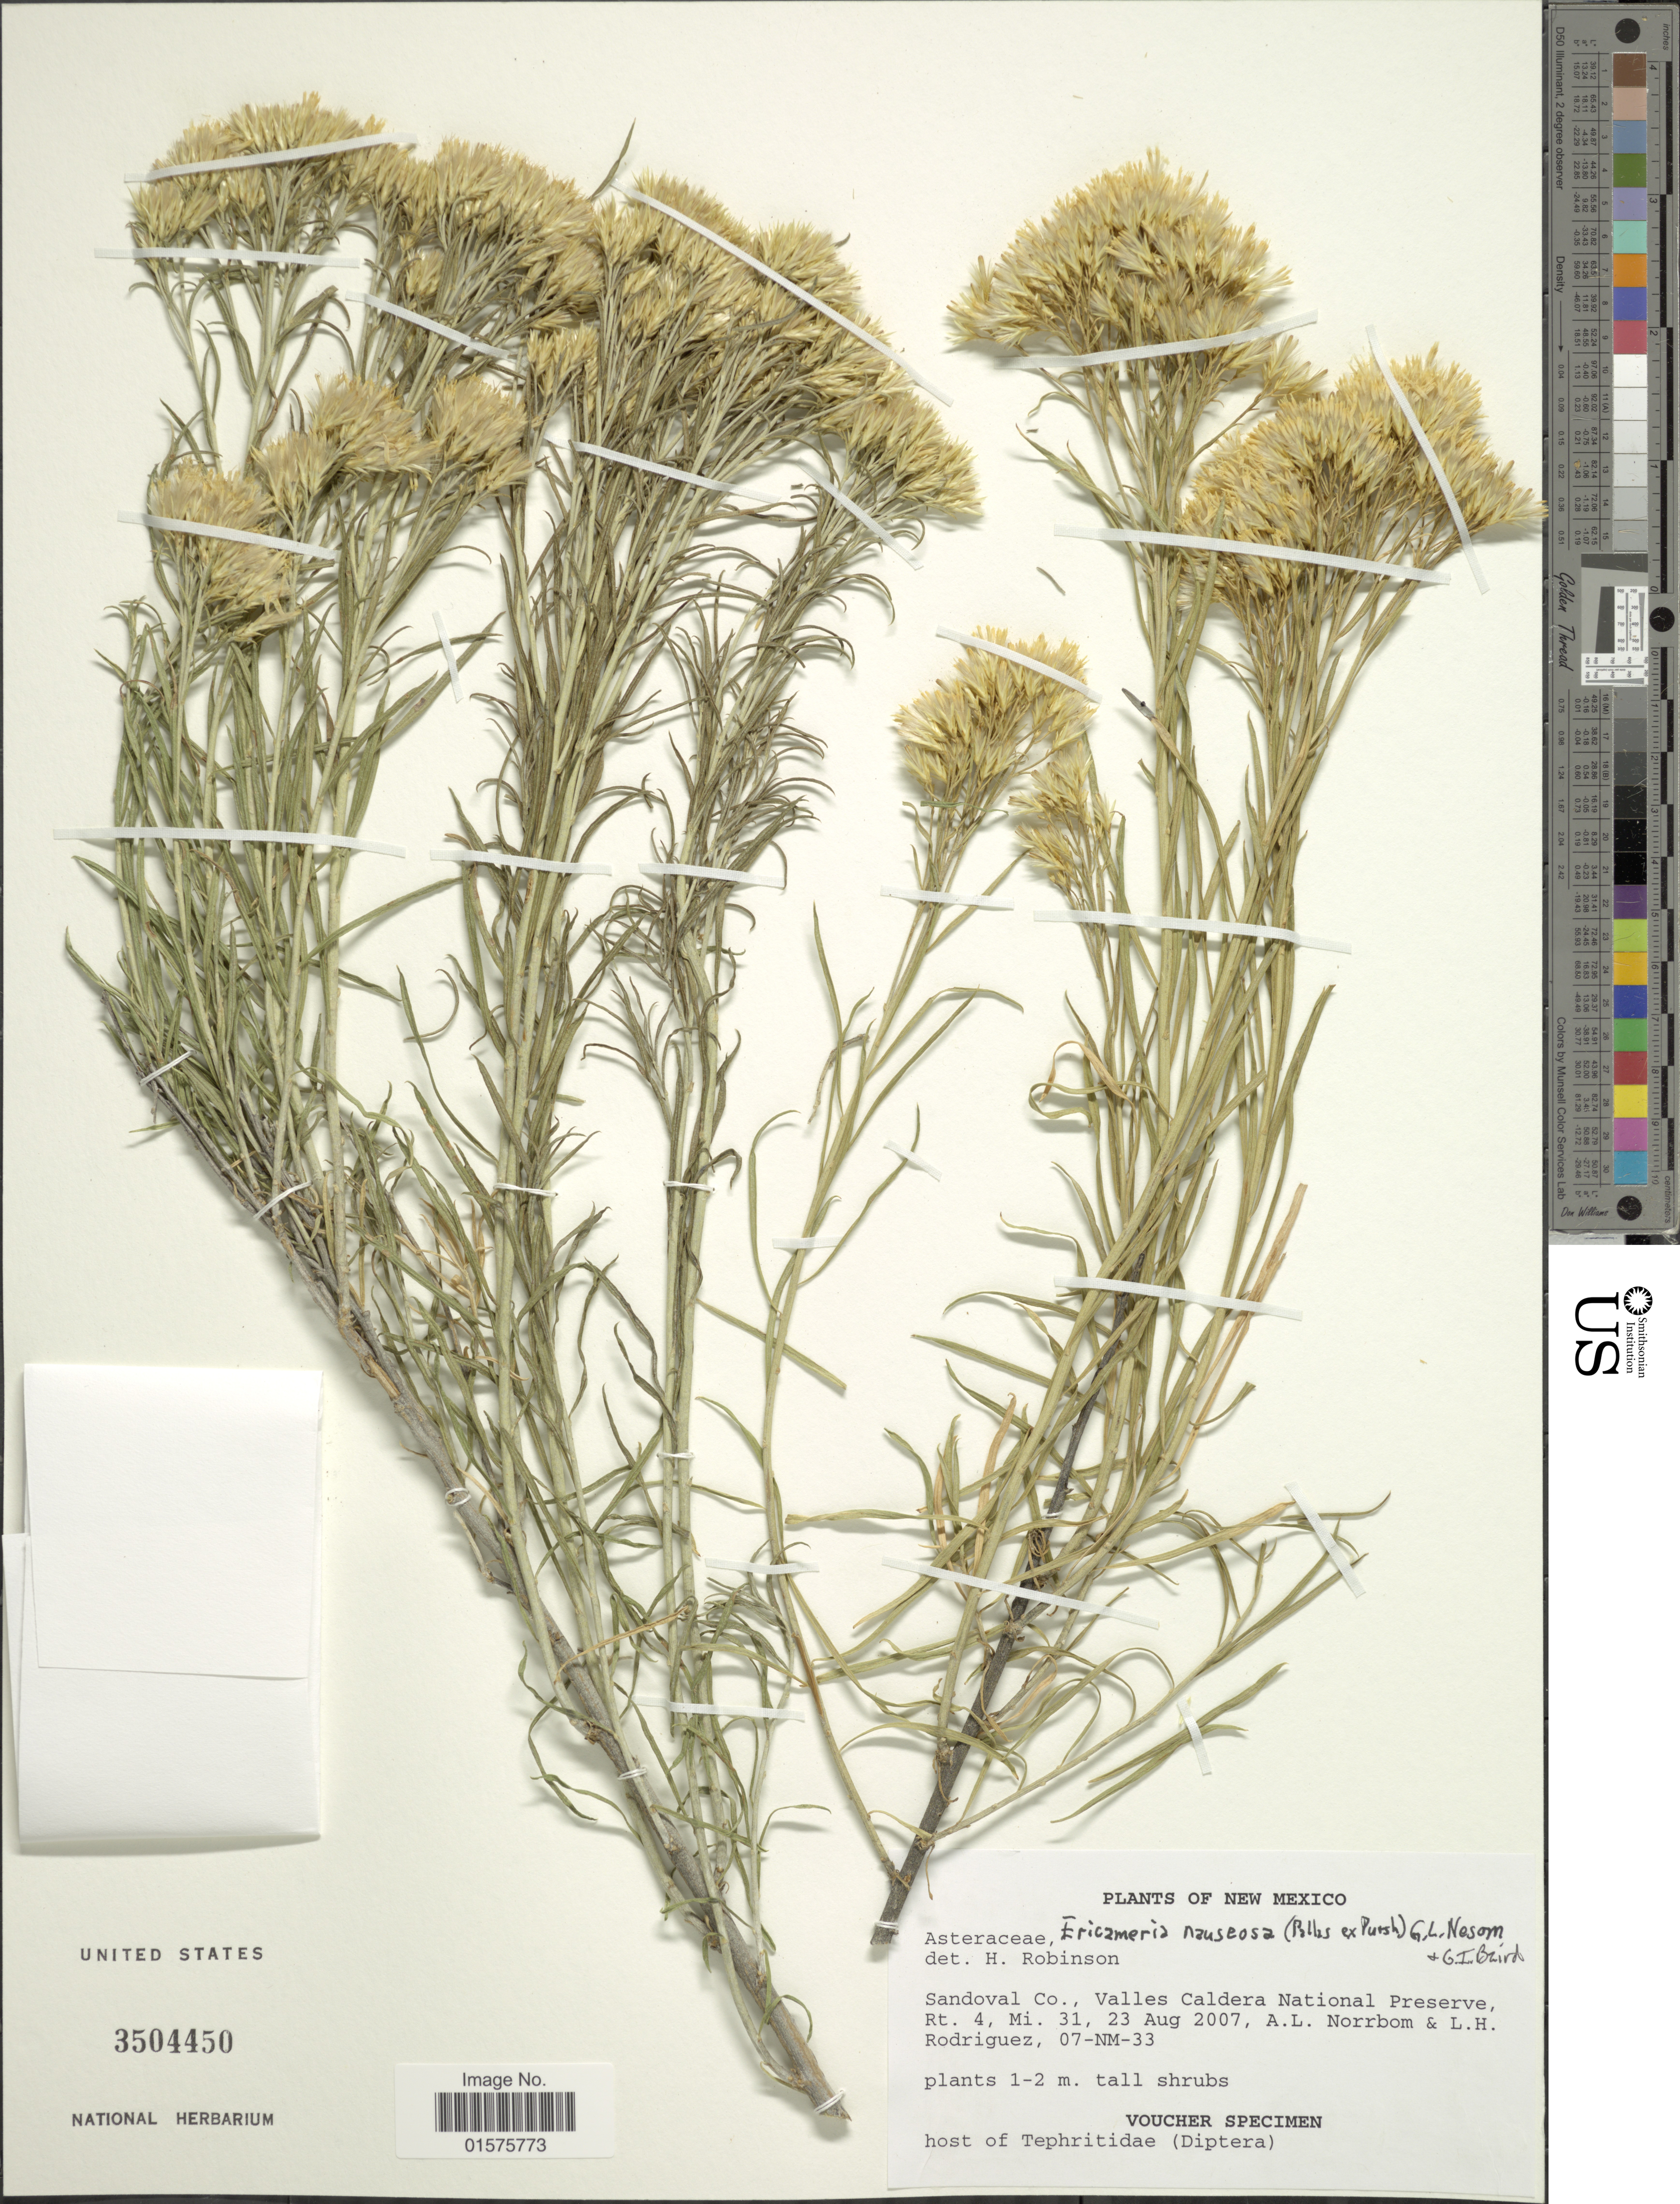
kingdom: Plantae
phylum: Tracheophyta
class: Magnoliopsida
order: Asterales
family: Asteraceae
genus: Ericameria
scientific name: Ericameria nauseosa var. graveolens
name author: (Nutt.) Reveal & Schuyler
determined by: Urbatsch, Lowell E., Curator (LSU), Louisiana State University (UNITED STATES)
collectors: A. L. Norrbom & L. Rodriguez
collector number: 07-NM-33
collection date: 2007-08-23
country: United States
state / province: New Mexico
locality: Sandoval Co., Valles Caldera National Preserve, Rt. 4, Mi.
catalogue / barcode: US 3504450